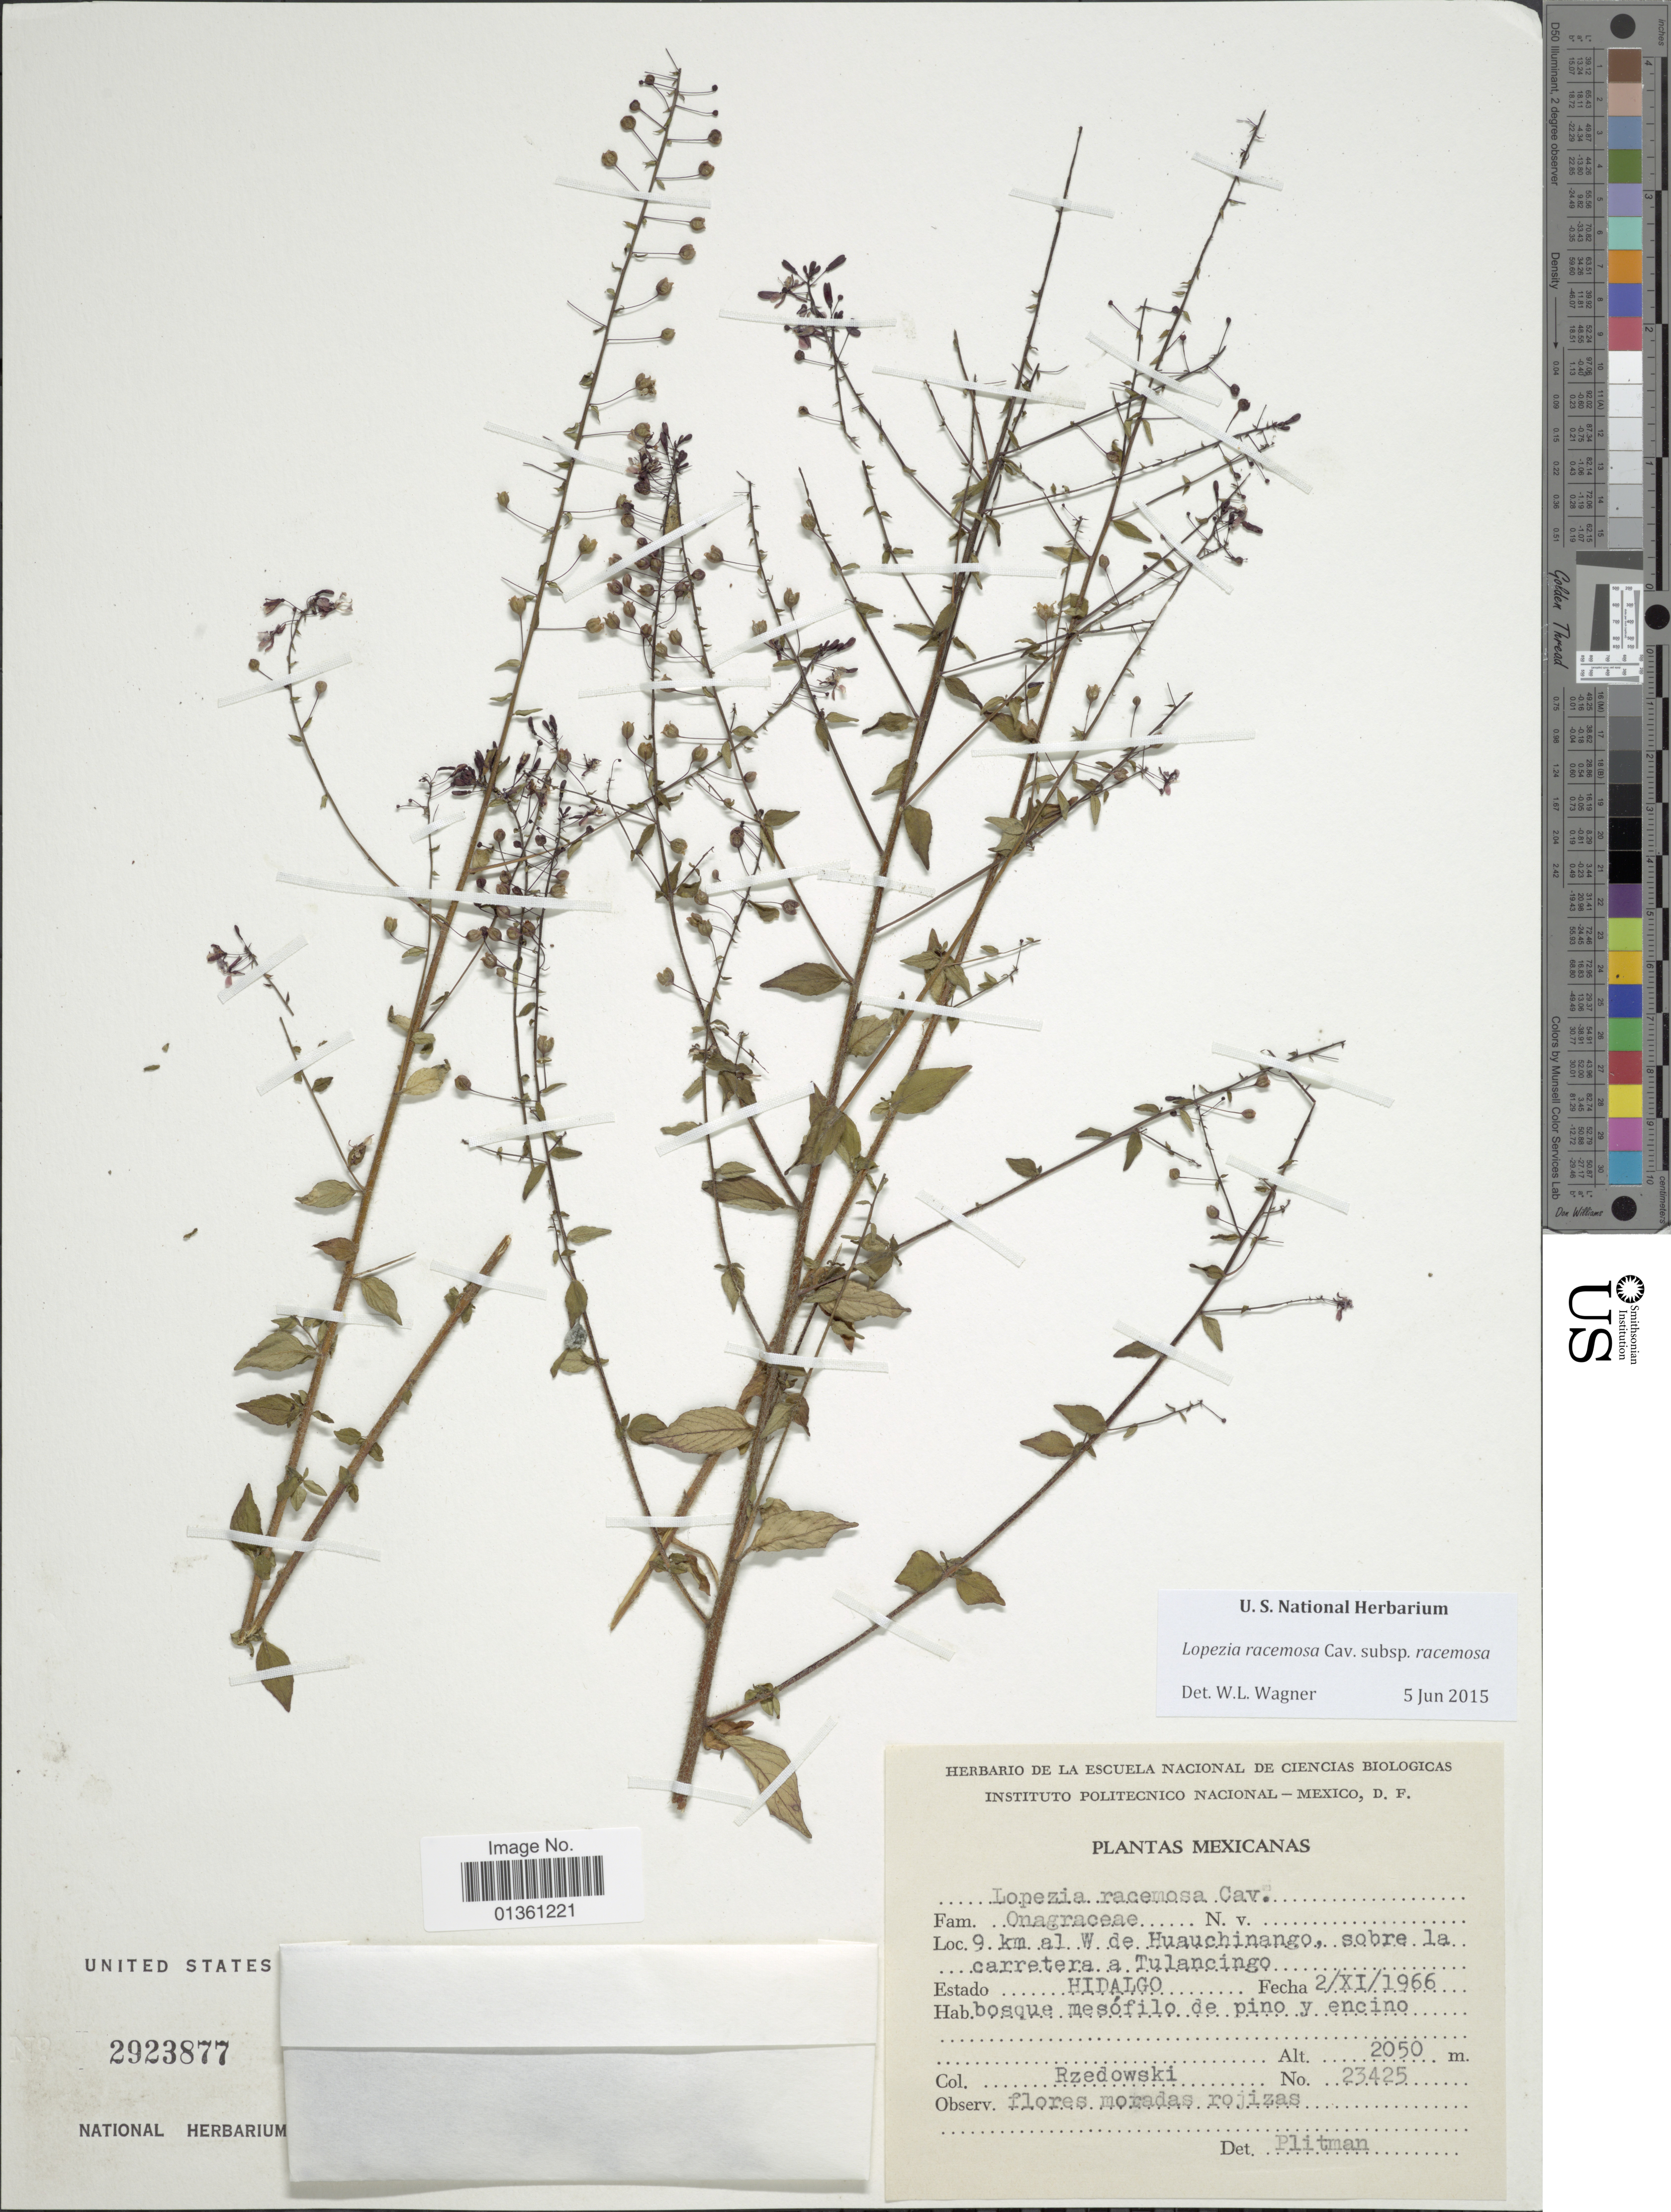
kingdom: Plantae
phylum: Tracheophyta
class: Magnoliopsida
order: Myrtales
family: Onagraceae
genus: Lopezia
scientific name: Lopezia racemosa subsp. racemosa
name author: Cav.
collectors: Rzedowski, --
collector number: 23425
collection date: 1966-11-02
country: Mexico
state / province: Hidalgo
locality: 9 km al W de Huachinango, sobre la carretera a Tulancingo.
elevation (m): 2050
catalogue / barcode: US 2923877